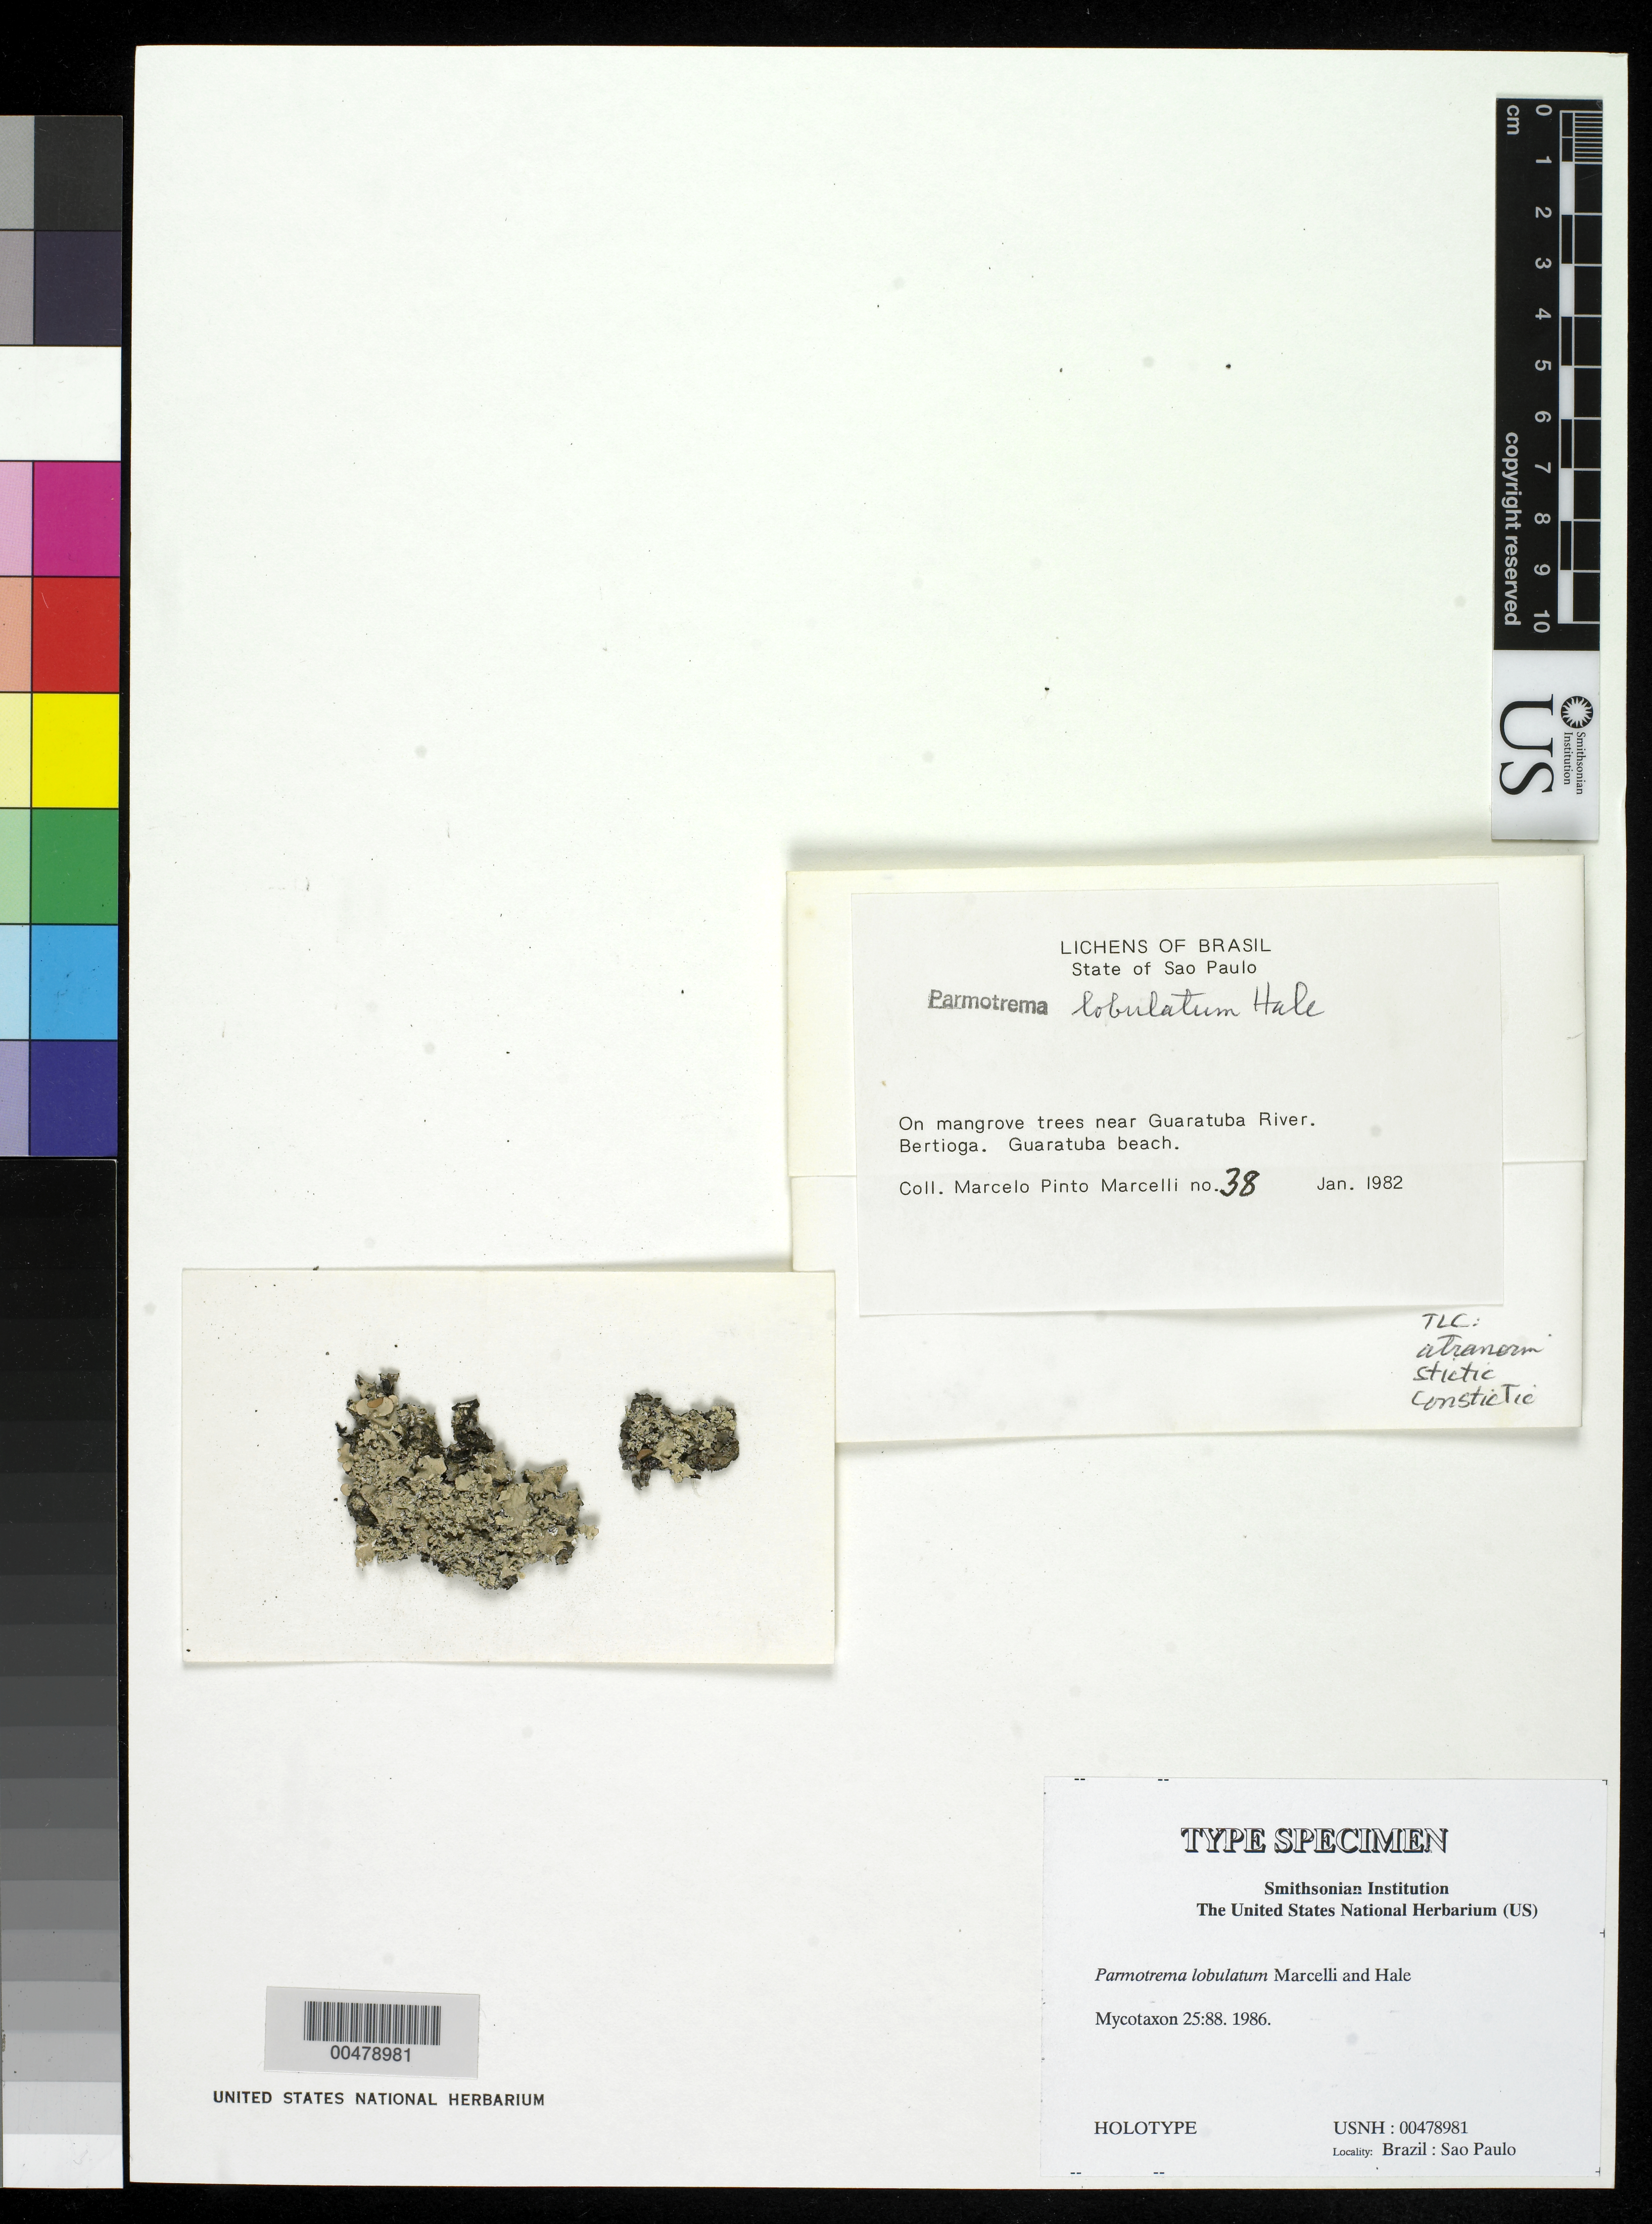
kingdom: Fungi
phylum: Ascomycota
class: Lecanoromycetes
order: Lecanorales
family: Parmeliaceae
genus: Parmotrema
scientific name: Parmotrema lobulatum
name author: Marcelli & Hale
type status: Holotype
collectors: M. Rodrigo Pace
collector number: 38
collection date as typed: Jan 1982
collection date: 1982-01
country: Brazil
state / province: São Paulo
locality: Near Guaratuba River, Bertioga, Guaratuba beach.